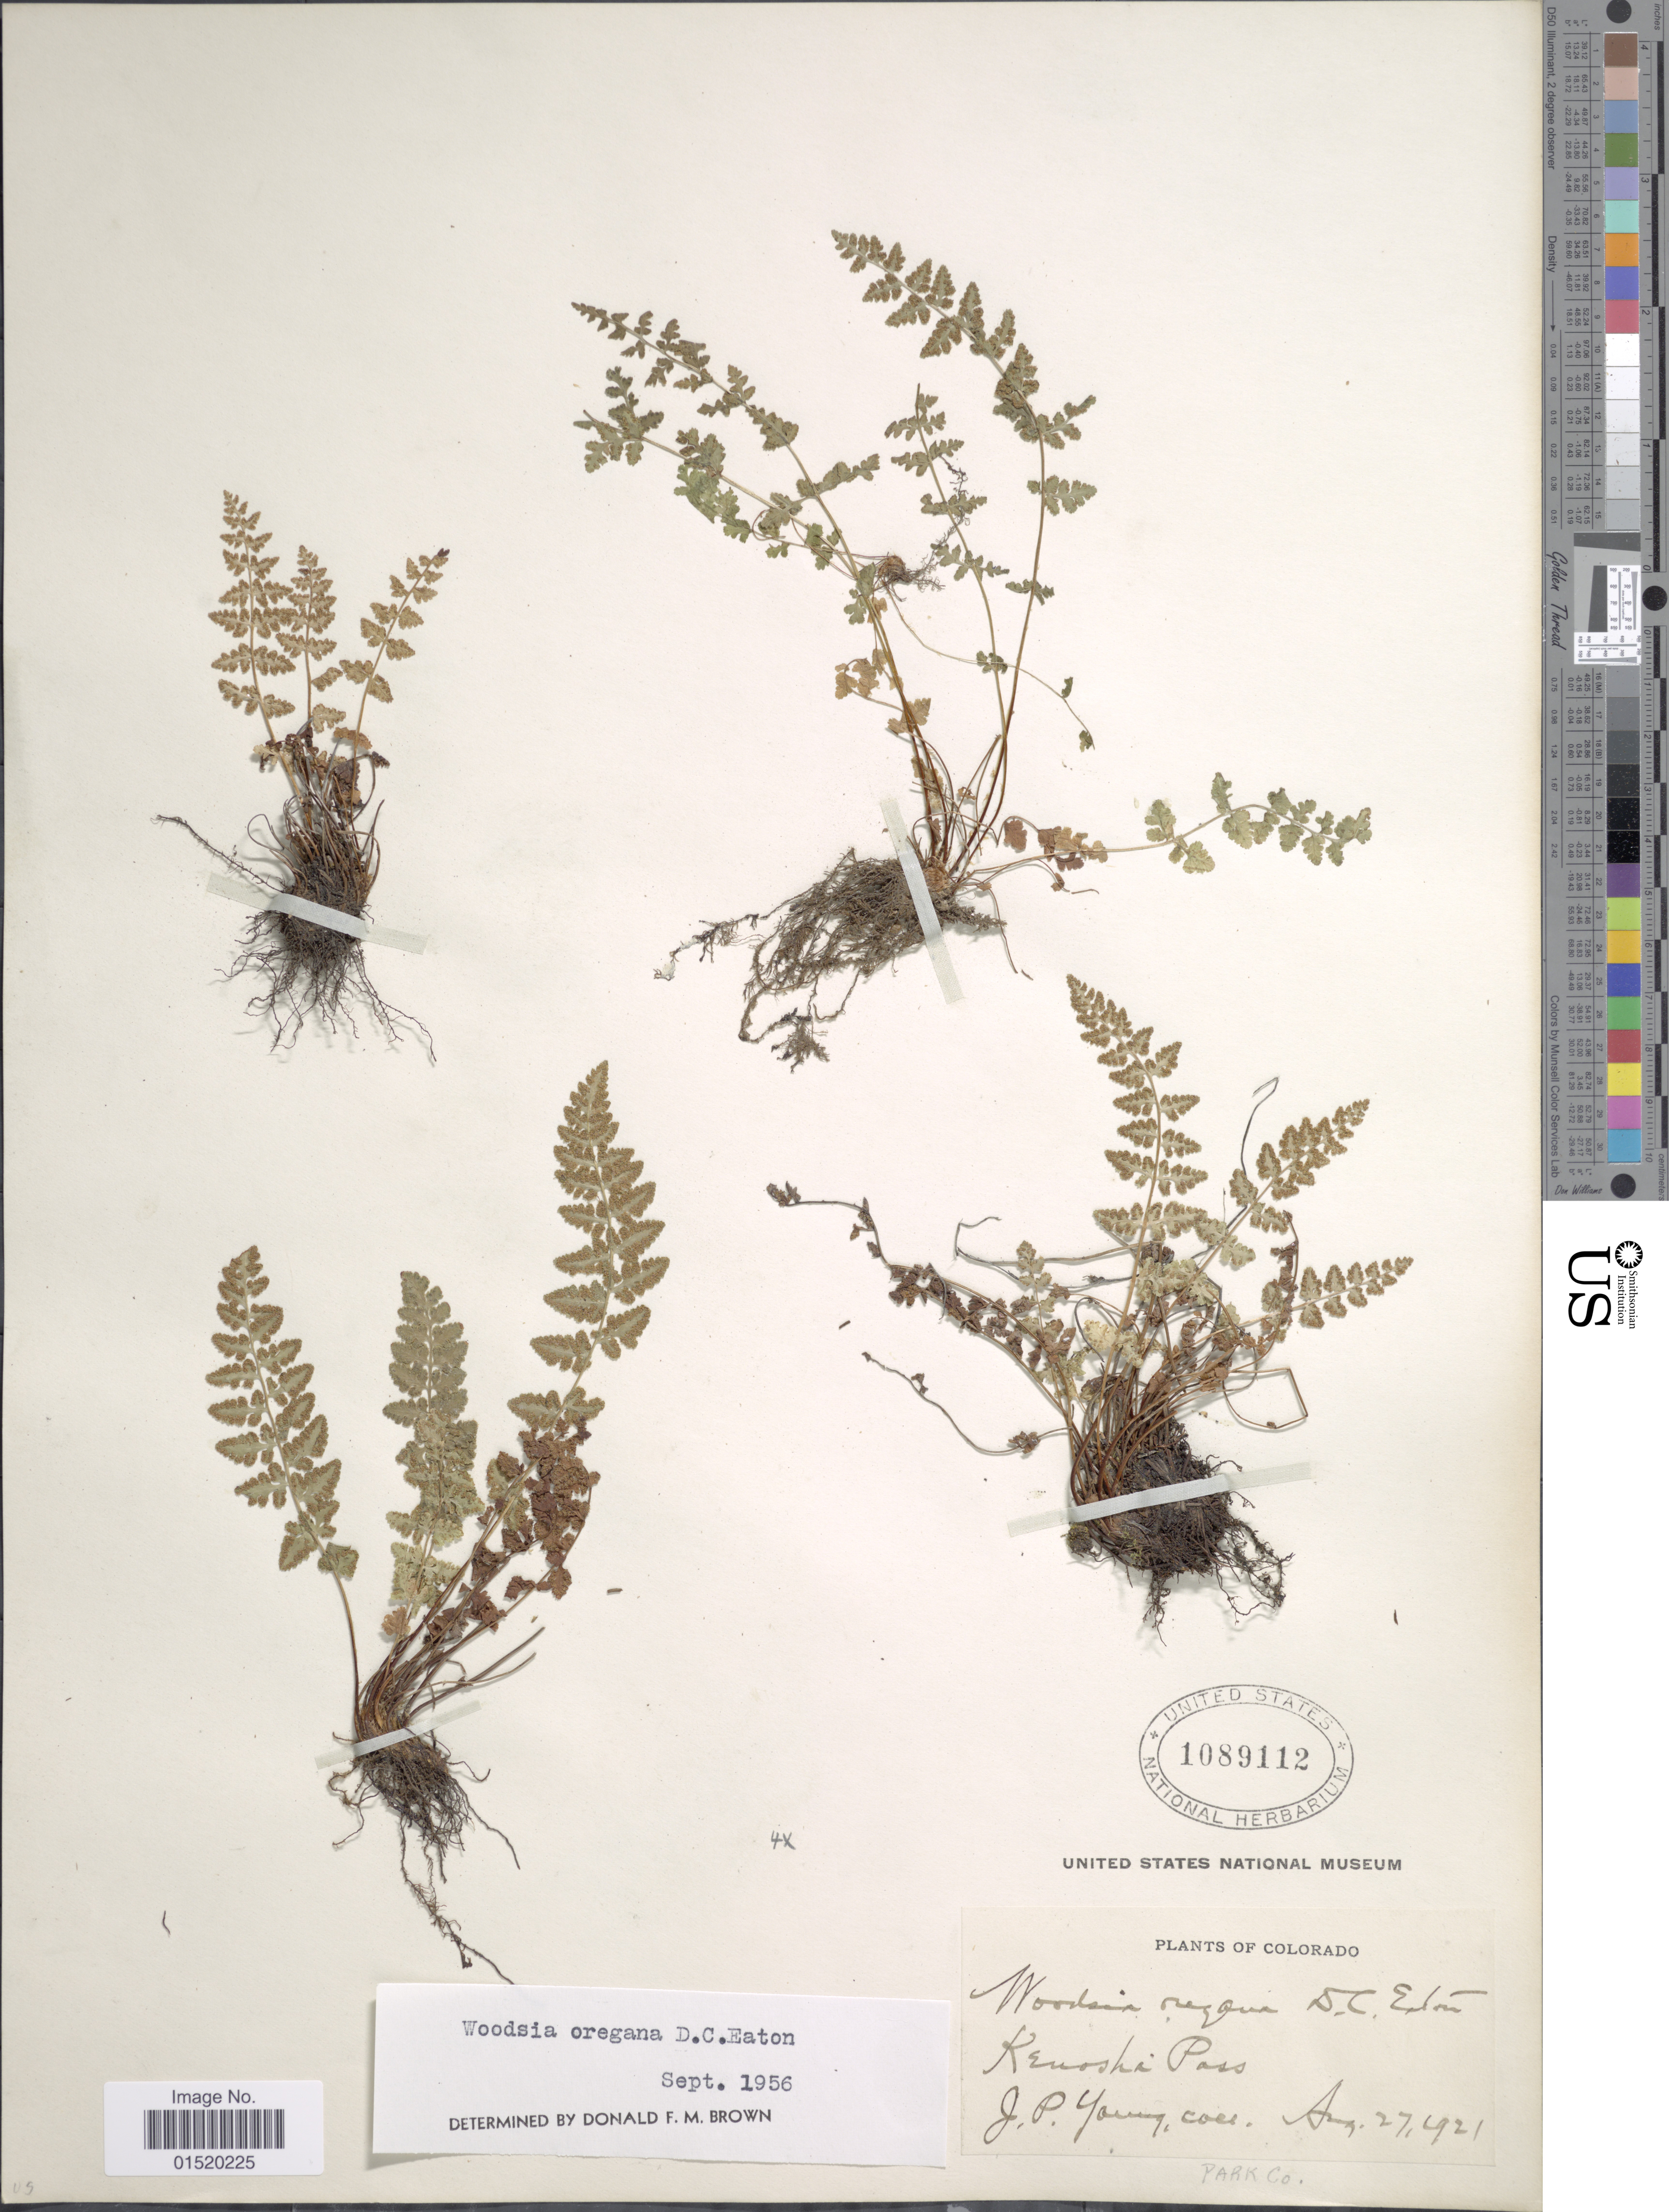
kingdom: Plantae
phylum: Tracheophyta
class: Polypodiopsida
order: Polypodiales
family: Woodsiaceae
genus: Woodsia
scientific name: Woodsia oregana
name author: D.C. Eaton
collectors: J. P. Young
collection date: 1921-08-27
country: United States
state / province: Colorado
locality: Kenosha Pass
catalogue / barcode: US 1089112